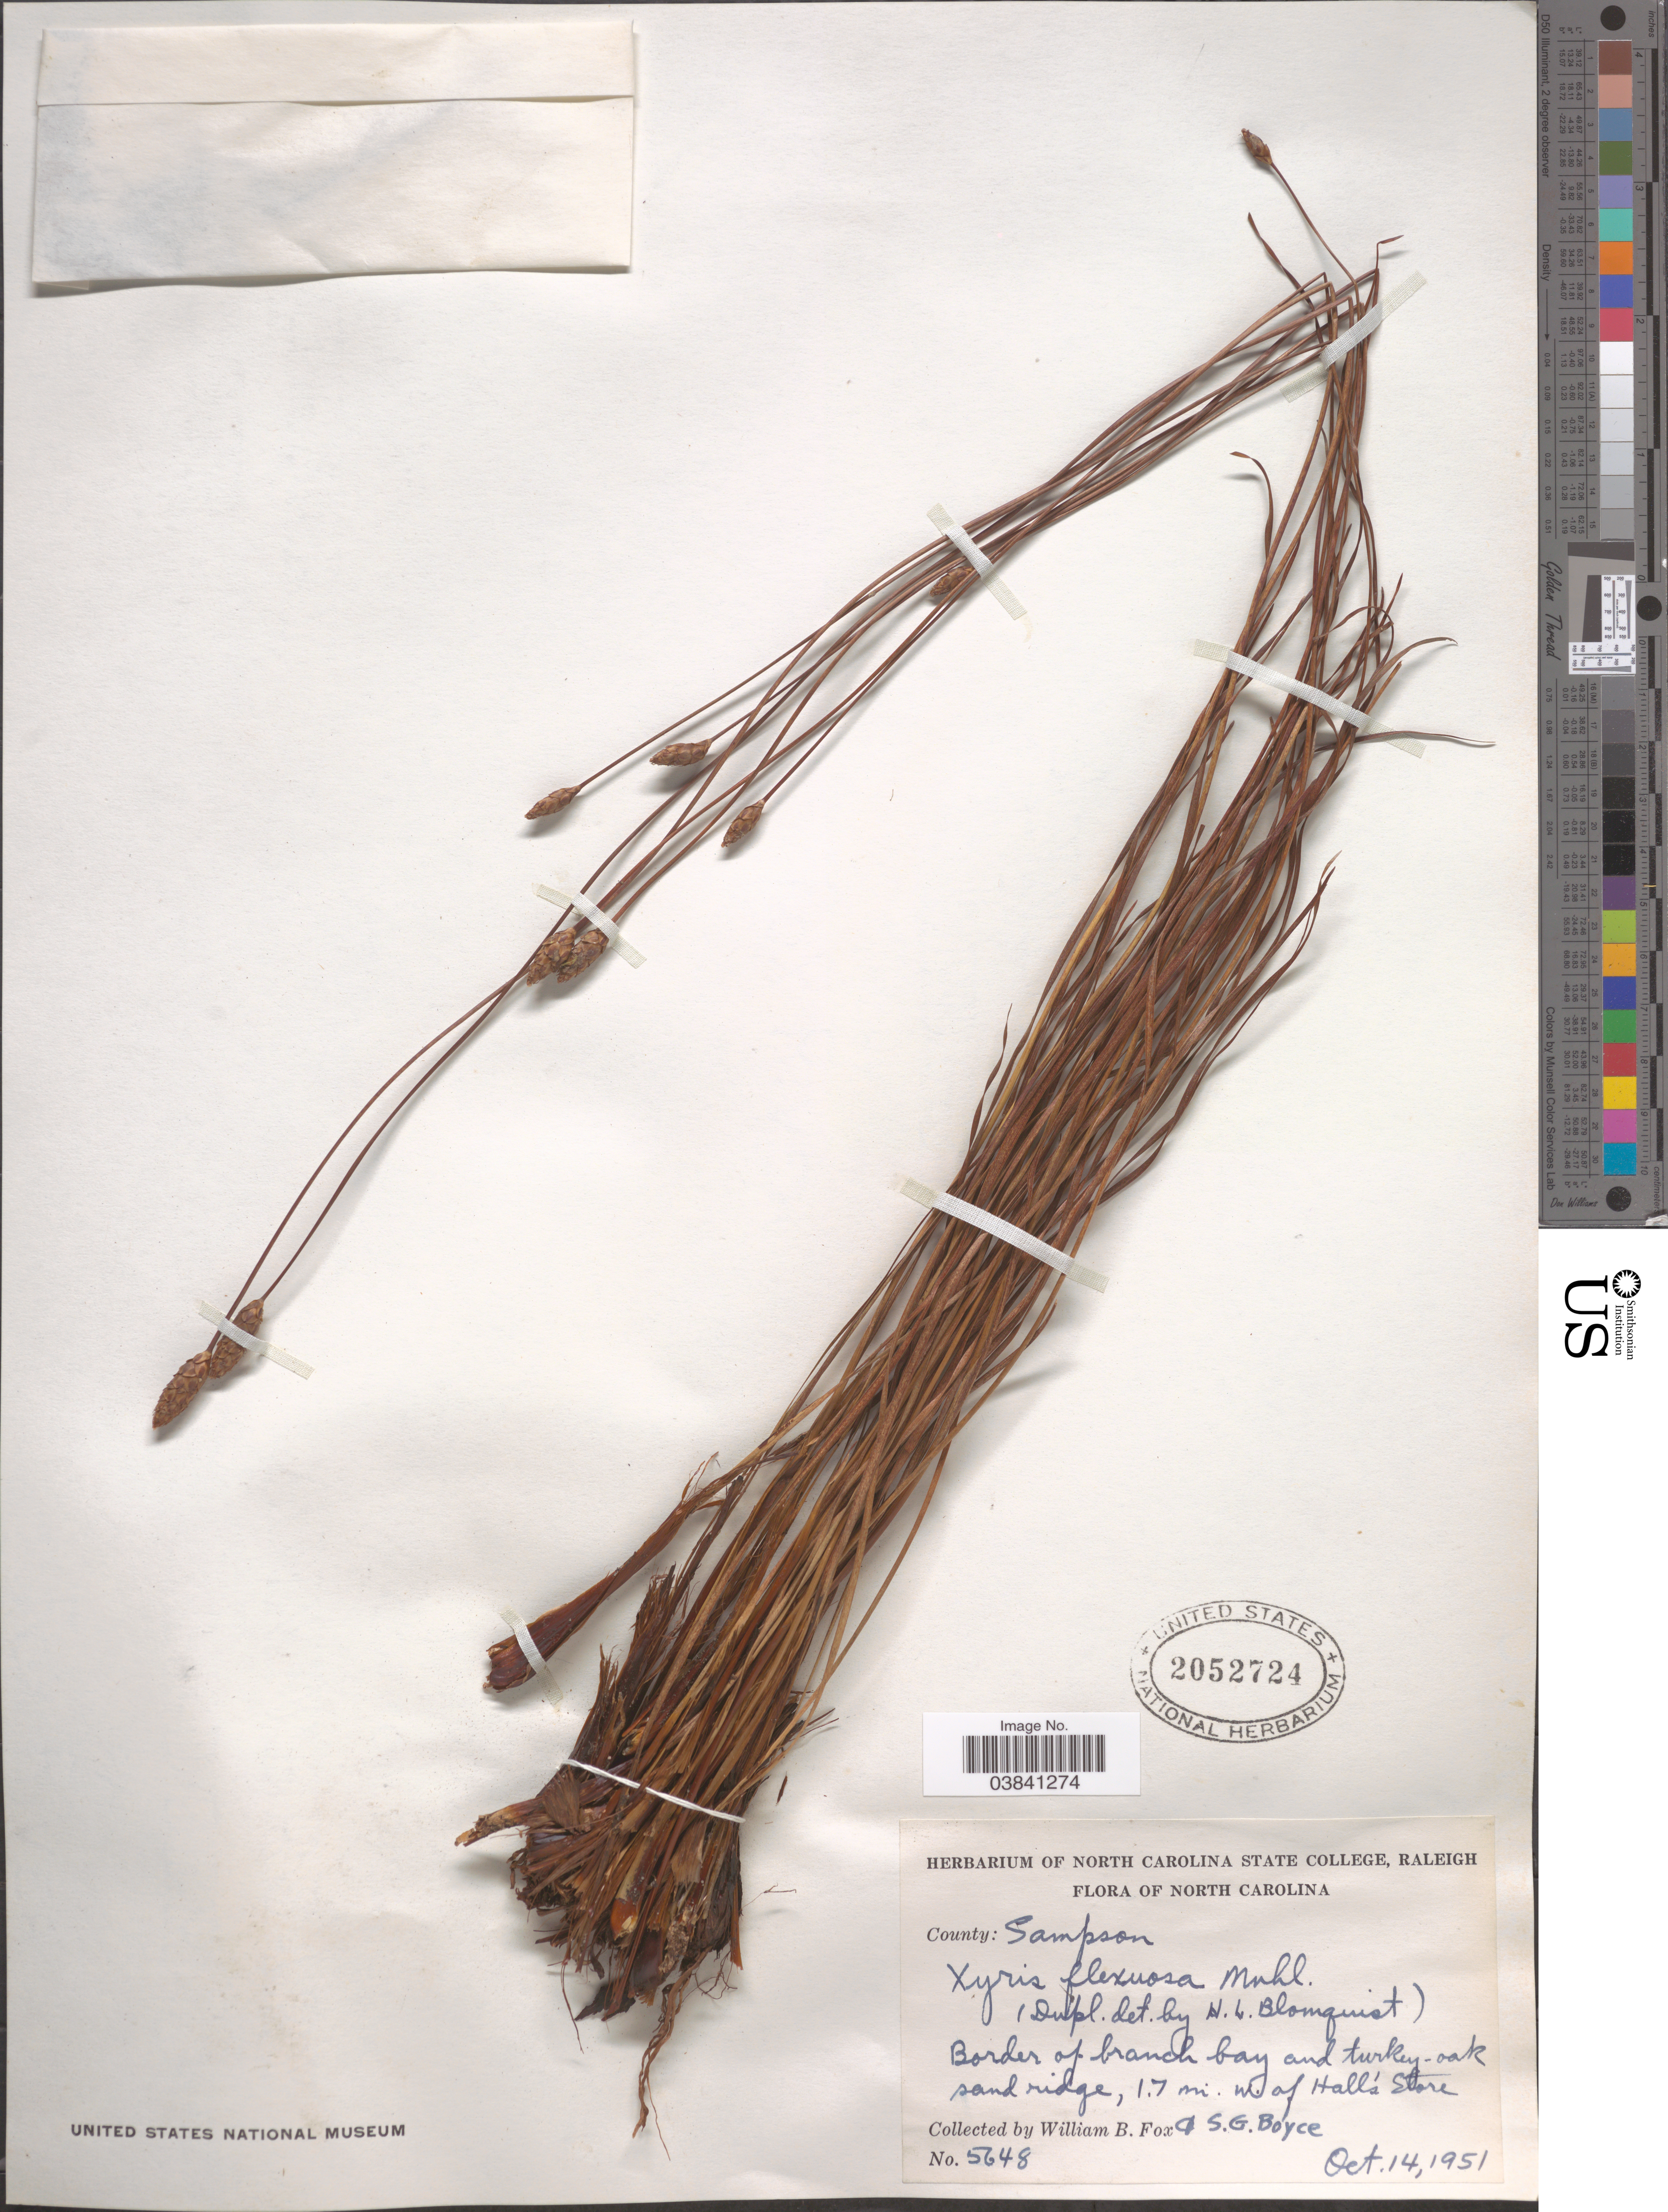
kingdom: Plantae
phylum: Tracheophyta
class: Liliopsida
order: Poales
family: Xyridaceae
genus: Xyris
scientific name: Xyris caroliniana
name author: Walter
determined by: Strong, Mark T., (BOT), Smithsonian Institution - National Museum of Natural History (UNITED STATES)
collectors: W. B. Fox & S. Boyce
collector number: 5648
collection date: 1951-10-14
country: United States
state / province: North Carolina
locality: County: Sampson. Border of branch bay and turkey-oak sand ridge, 1.7 mi. W. of Hall's Store.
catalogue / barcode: US 2052724